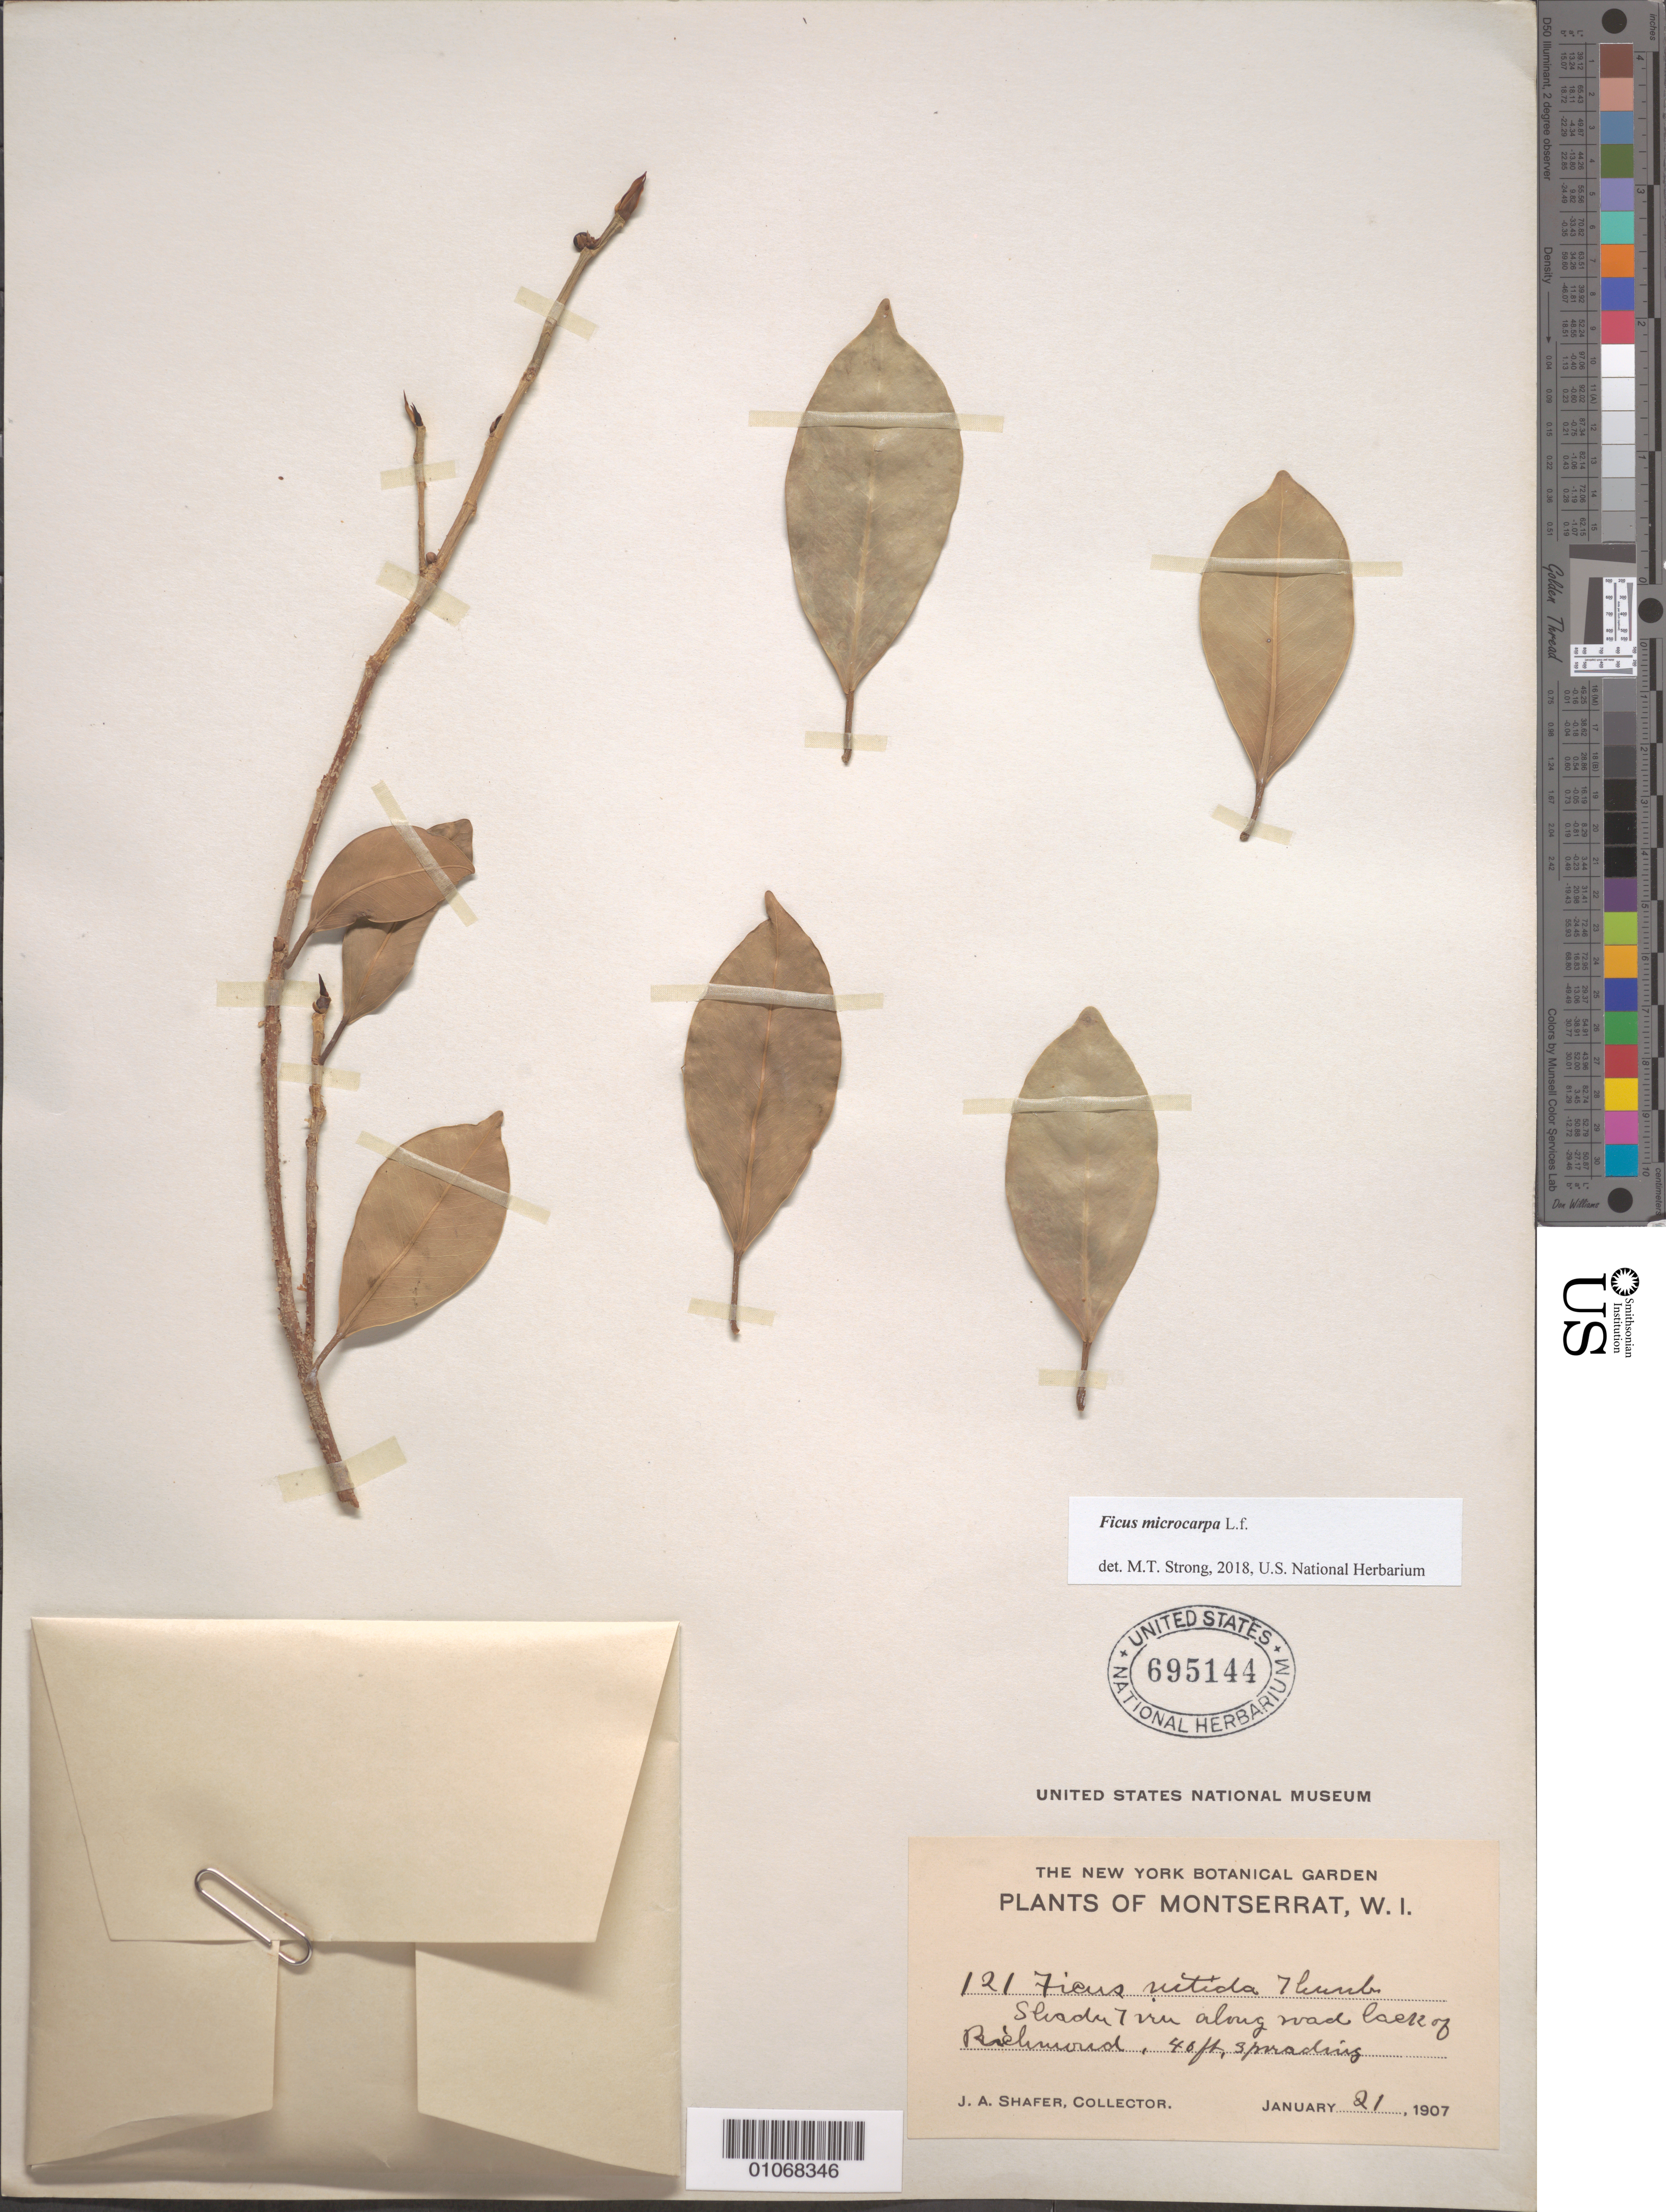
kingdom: Plantae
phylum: Tracheophyta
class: Magnoliopsida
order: Rosales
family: Moraceae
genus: Ficus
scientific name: Ficus microcarpa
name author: L. f.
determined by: Strong, M. T., (US), Smithsonian Institution - National Museum of Natural History (UNITED STATES)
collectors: J. A. Shafer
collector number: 121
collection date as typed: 21 Jan 1907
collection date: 1907-01-21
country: Montserrat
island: Montserrat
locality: Richmond, 7 mi along road back of Richmond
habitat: Shade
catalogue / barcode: US 695144